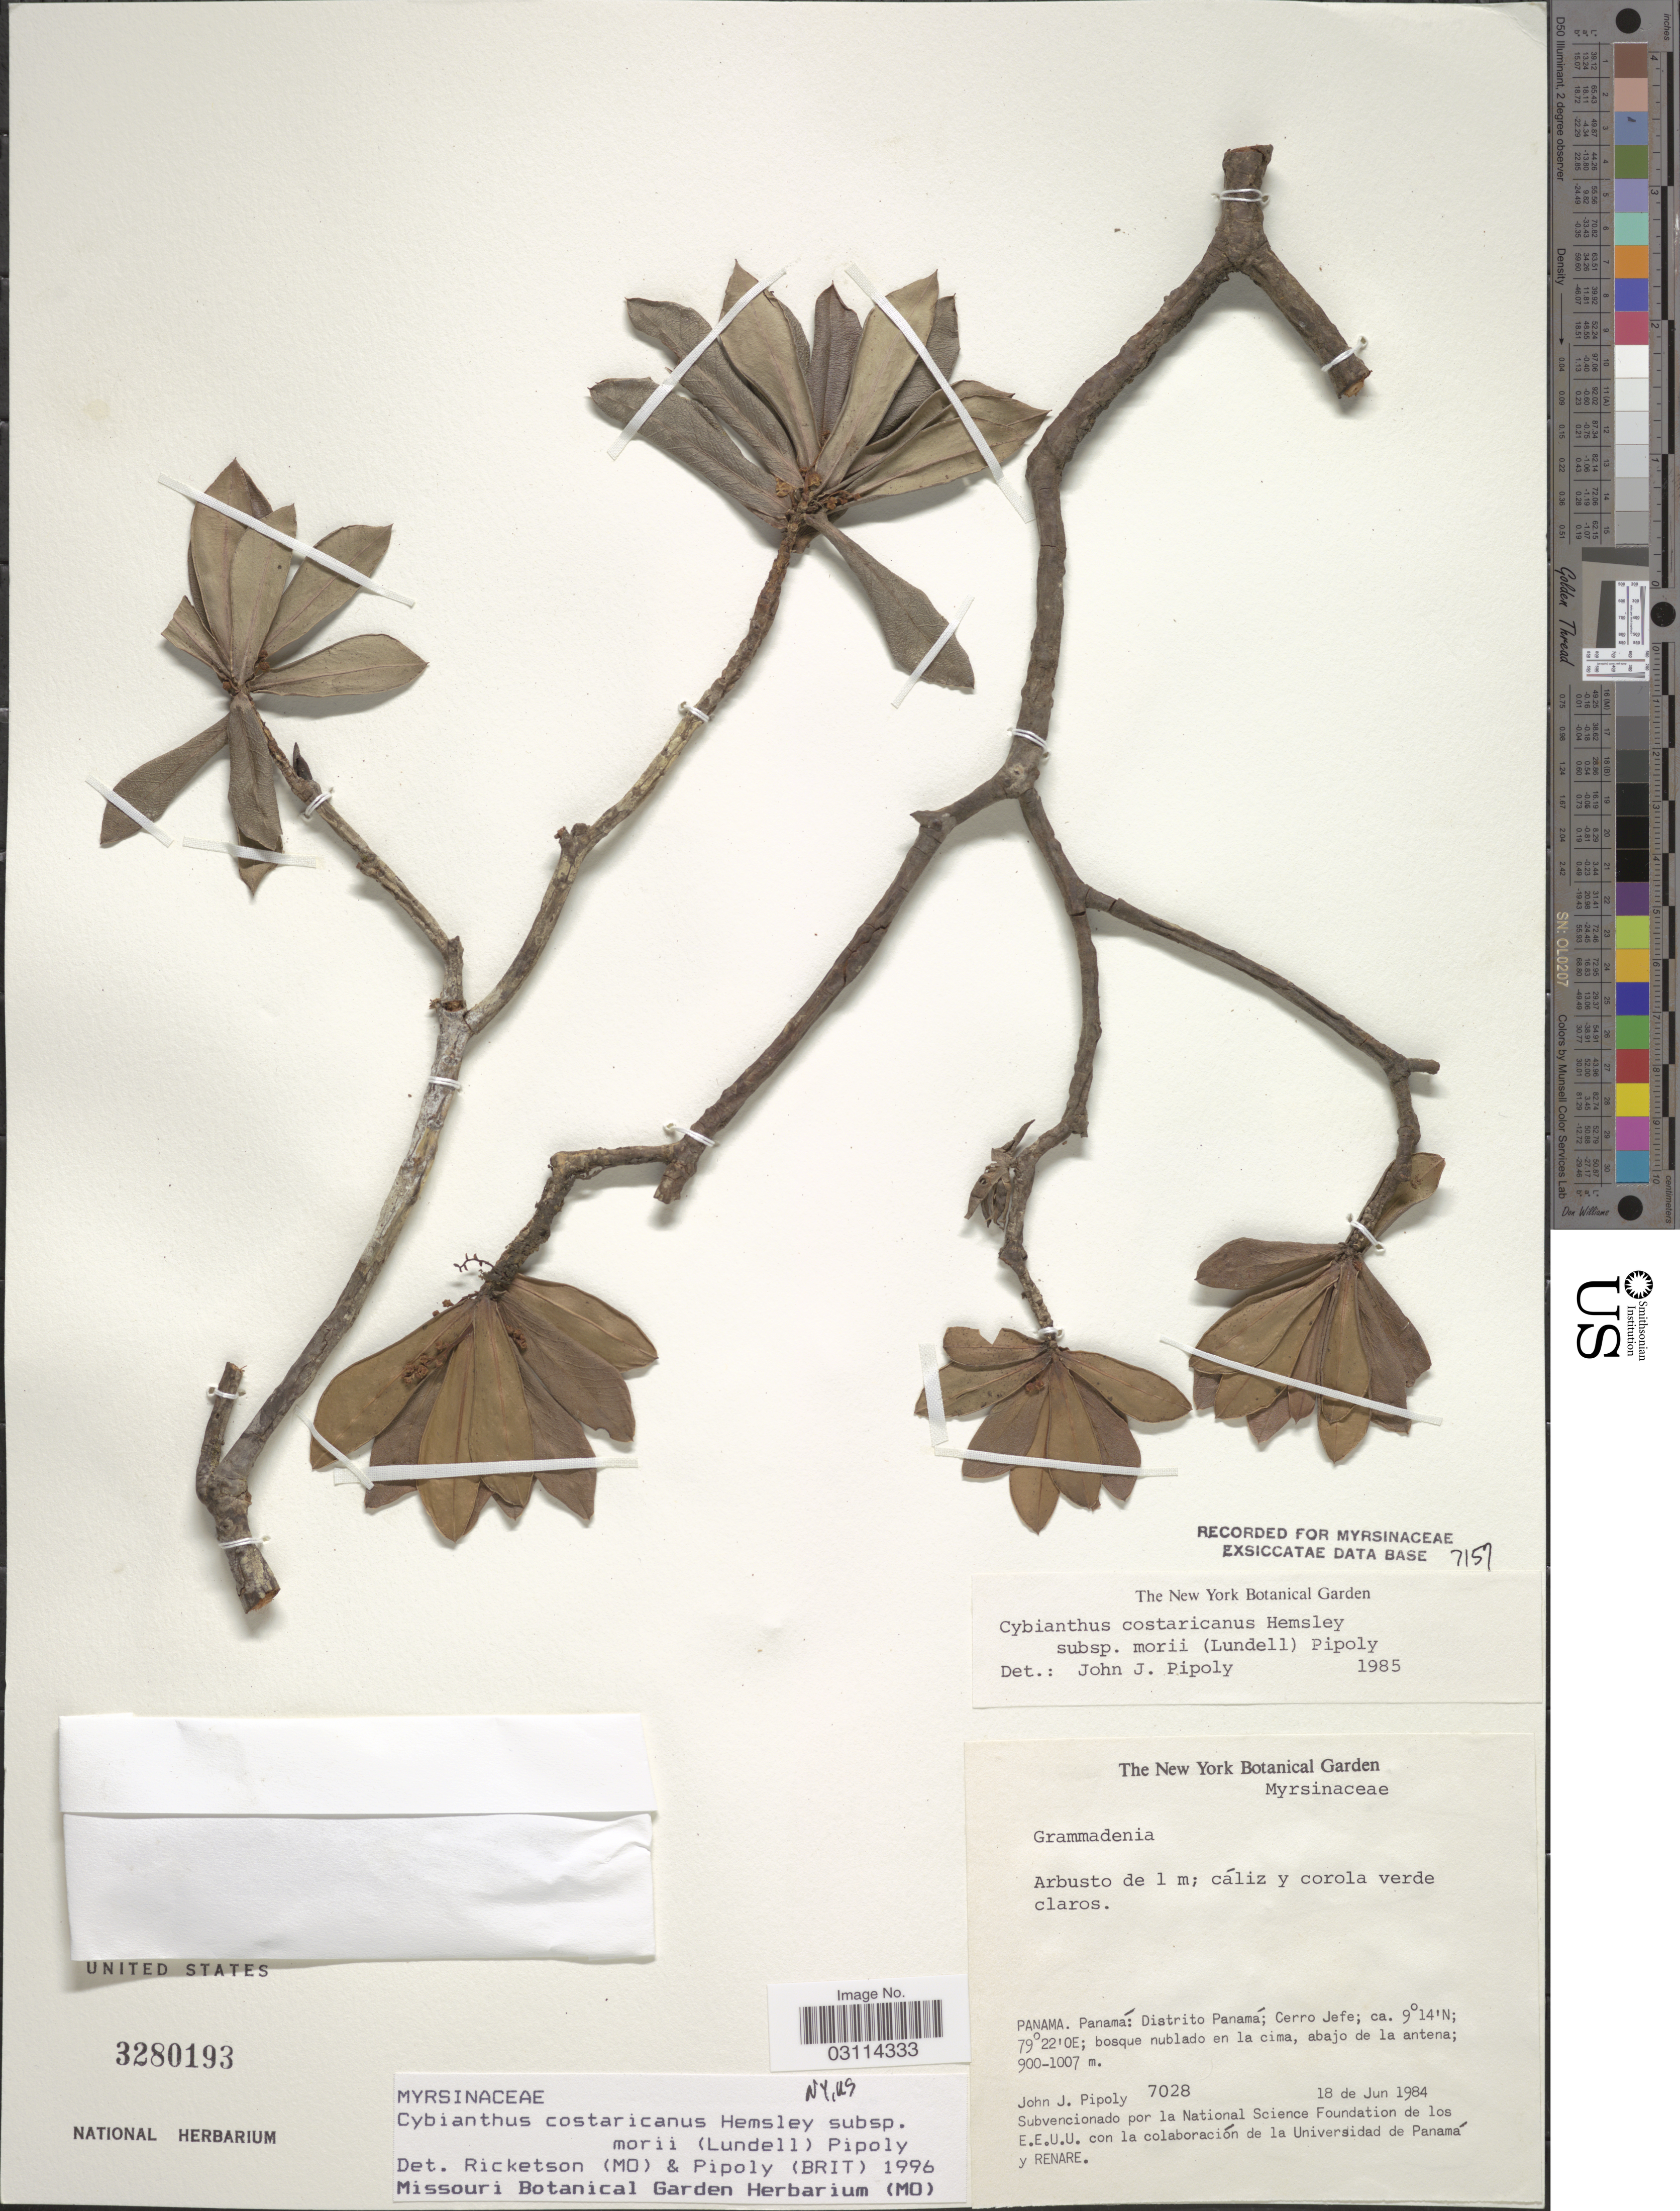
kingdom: Plantae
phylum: Tracheophyta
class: Magnoliopsida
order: Ericales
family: Primulaceae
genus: Cybianthus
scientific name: Cybianthus costaricanus subsp. morii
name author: (Lundell) Pipoly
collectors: J. J. Pipoly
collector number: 7028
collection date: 1984-06-18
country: Panama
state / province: Panamá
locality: Distrito Panamá; Cerro Jefe; bosque nublado en la cima, abajo de la antena.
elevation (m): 900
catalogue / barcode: US 3280193